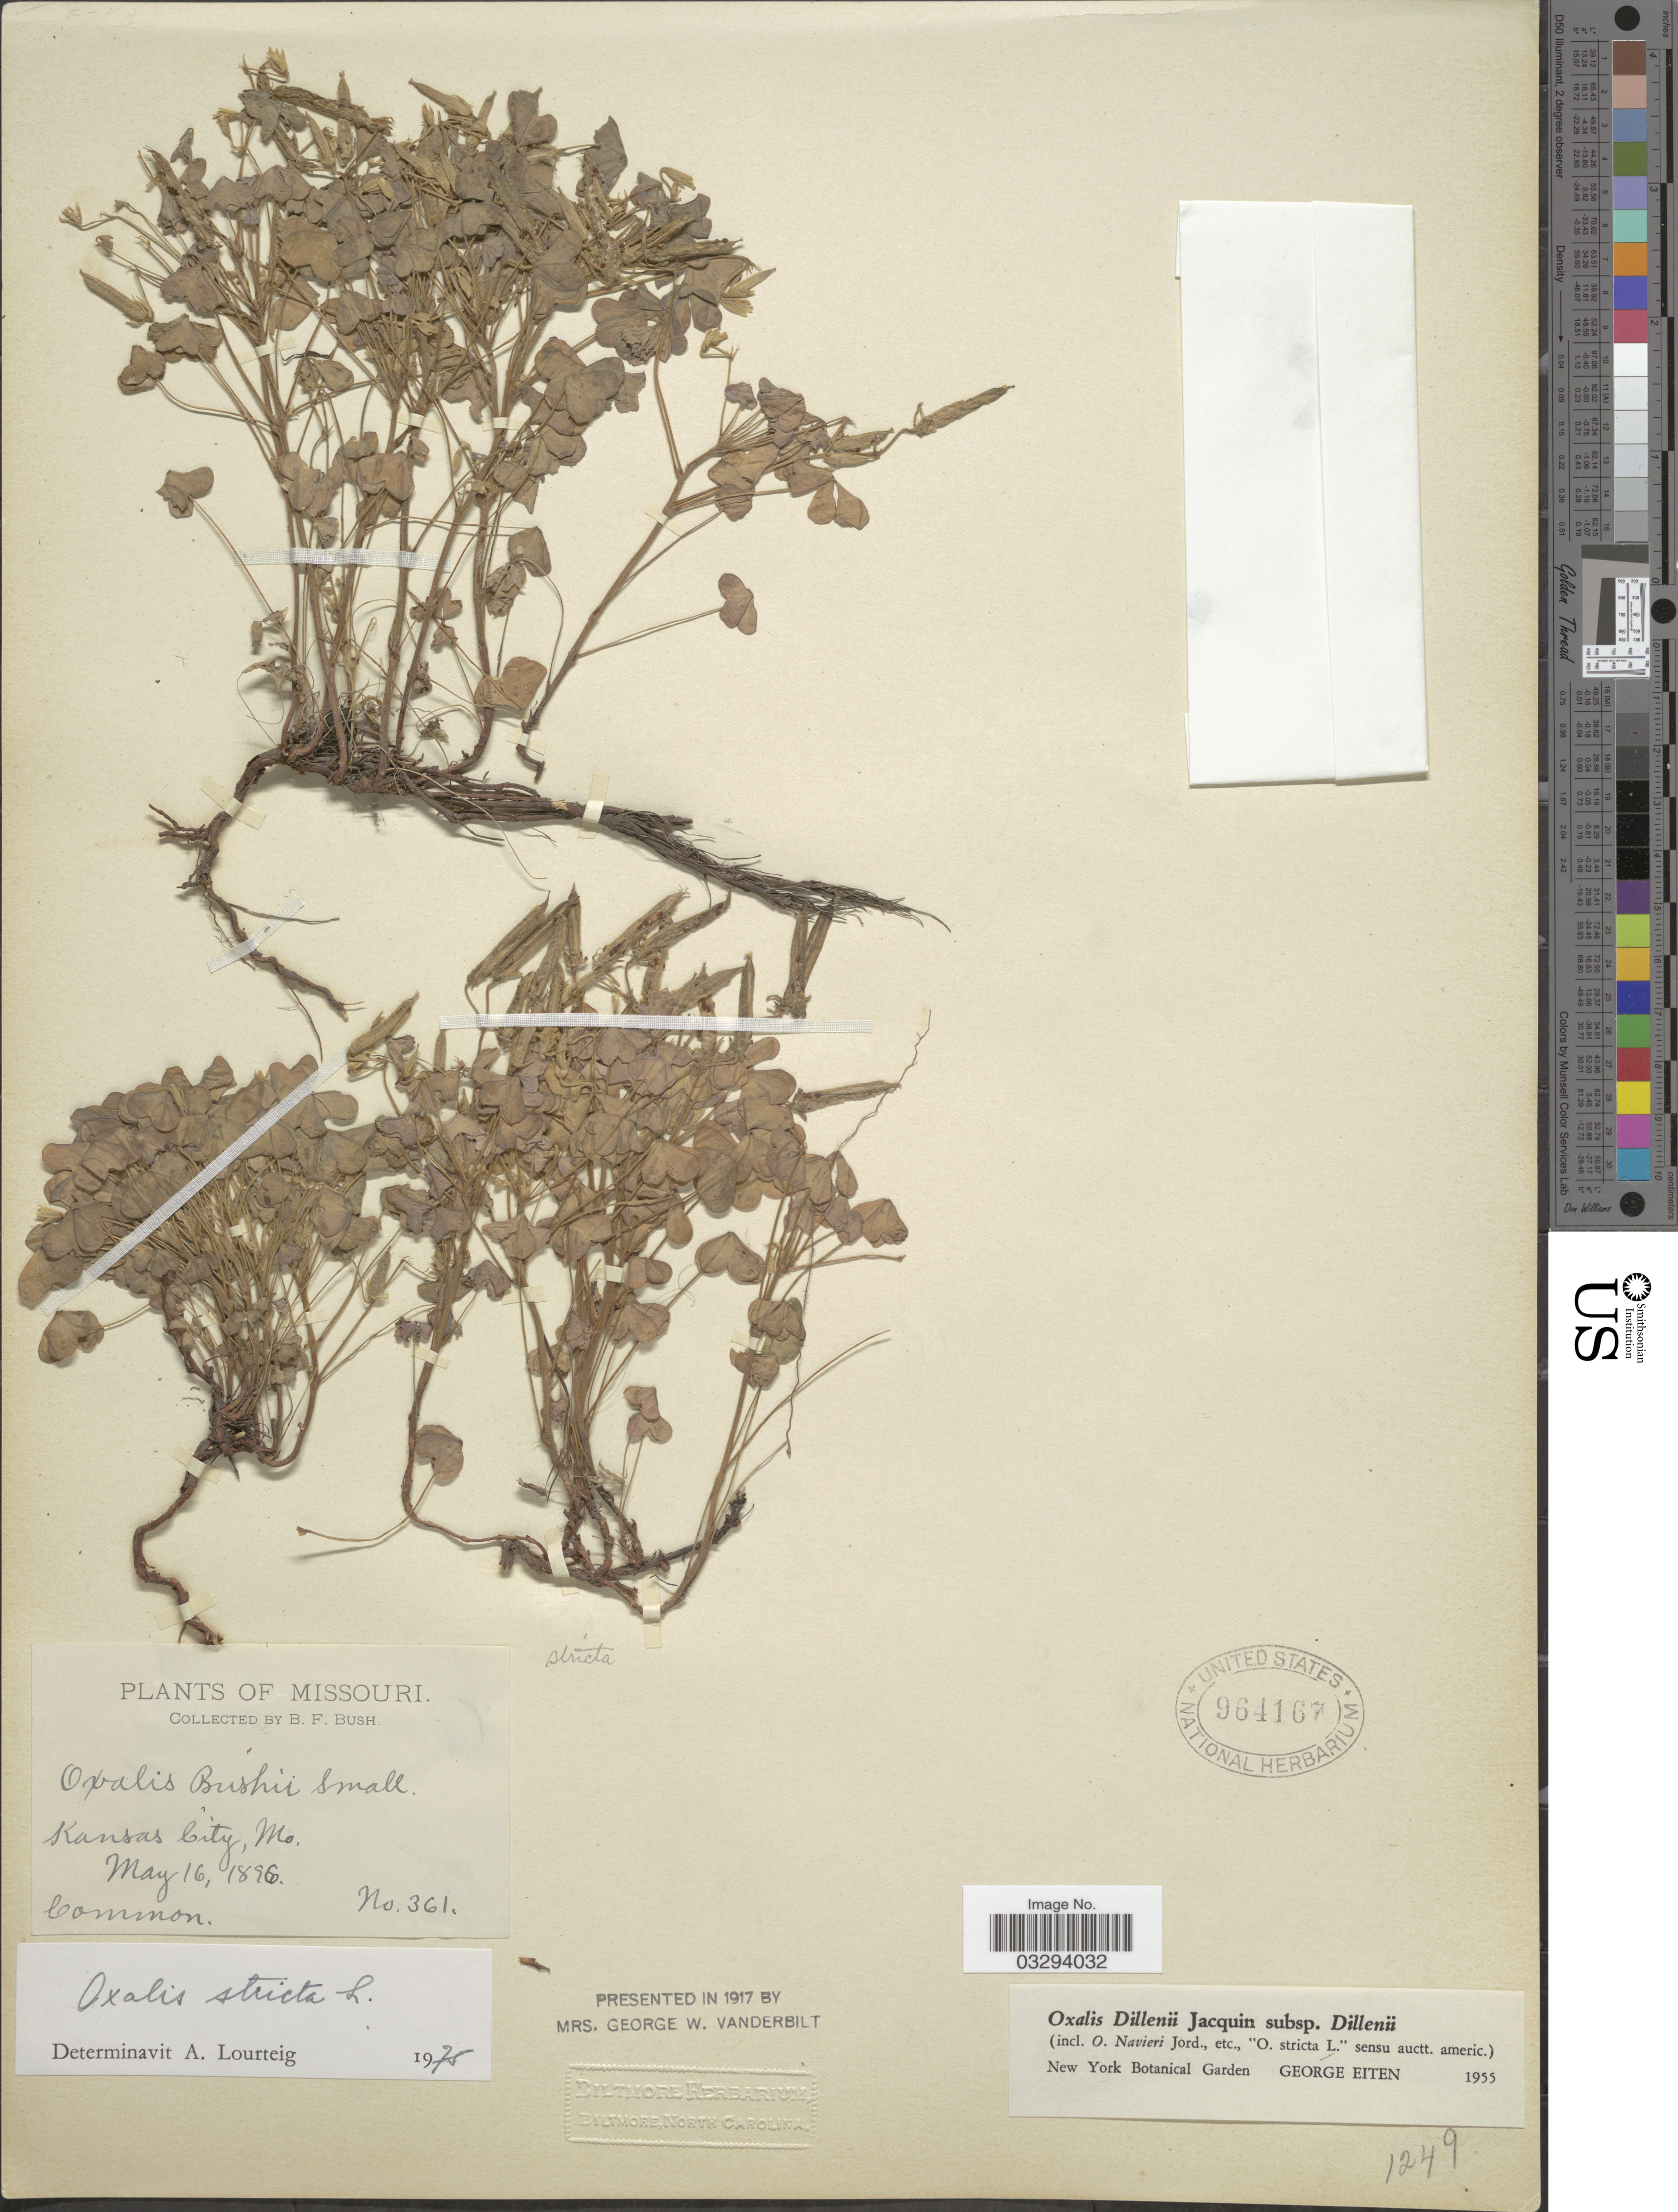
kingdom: Plantae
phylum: Tracheophyta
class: Magnoliopsida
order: Oxalidales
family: Oxalidaceae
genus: Oxalis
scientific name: Oxalis sp.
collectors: B. F. Bush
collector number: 361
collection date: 1896-05-16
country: United States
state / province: Missouri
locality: Kansas City.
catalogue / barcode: US 964167